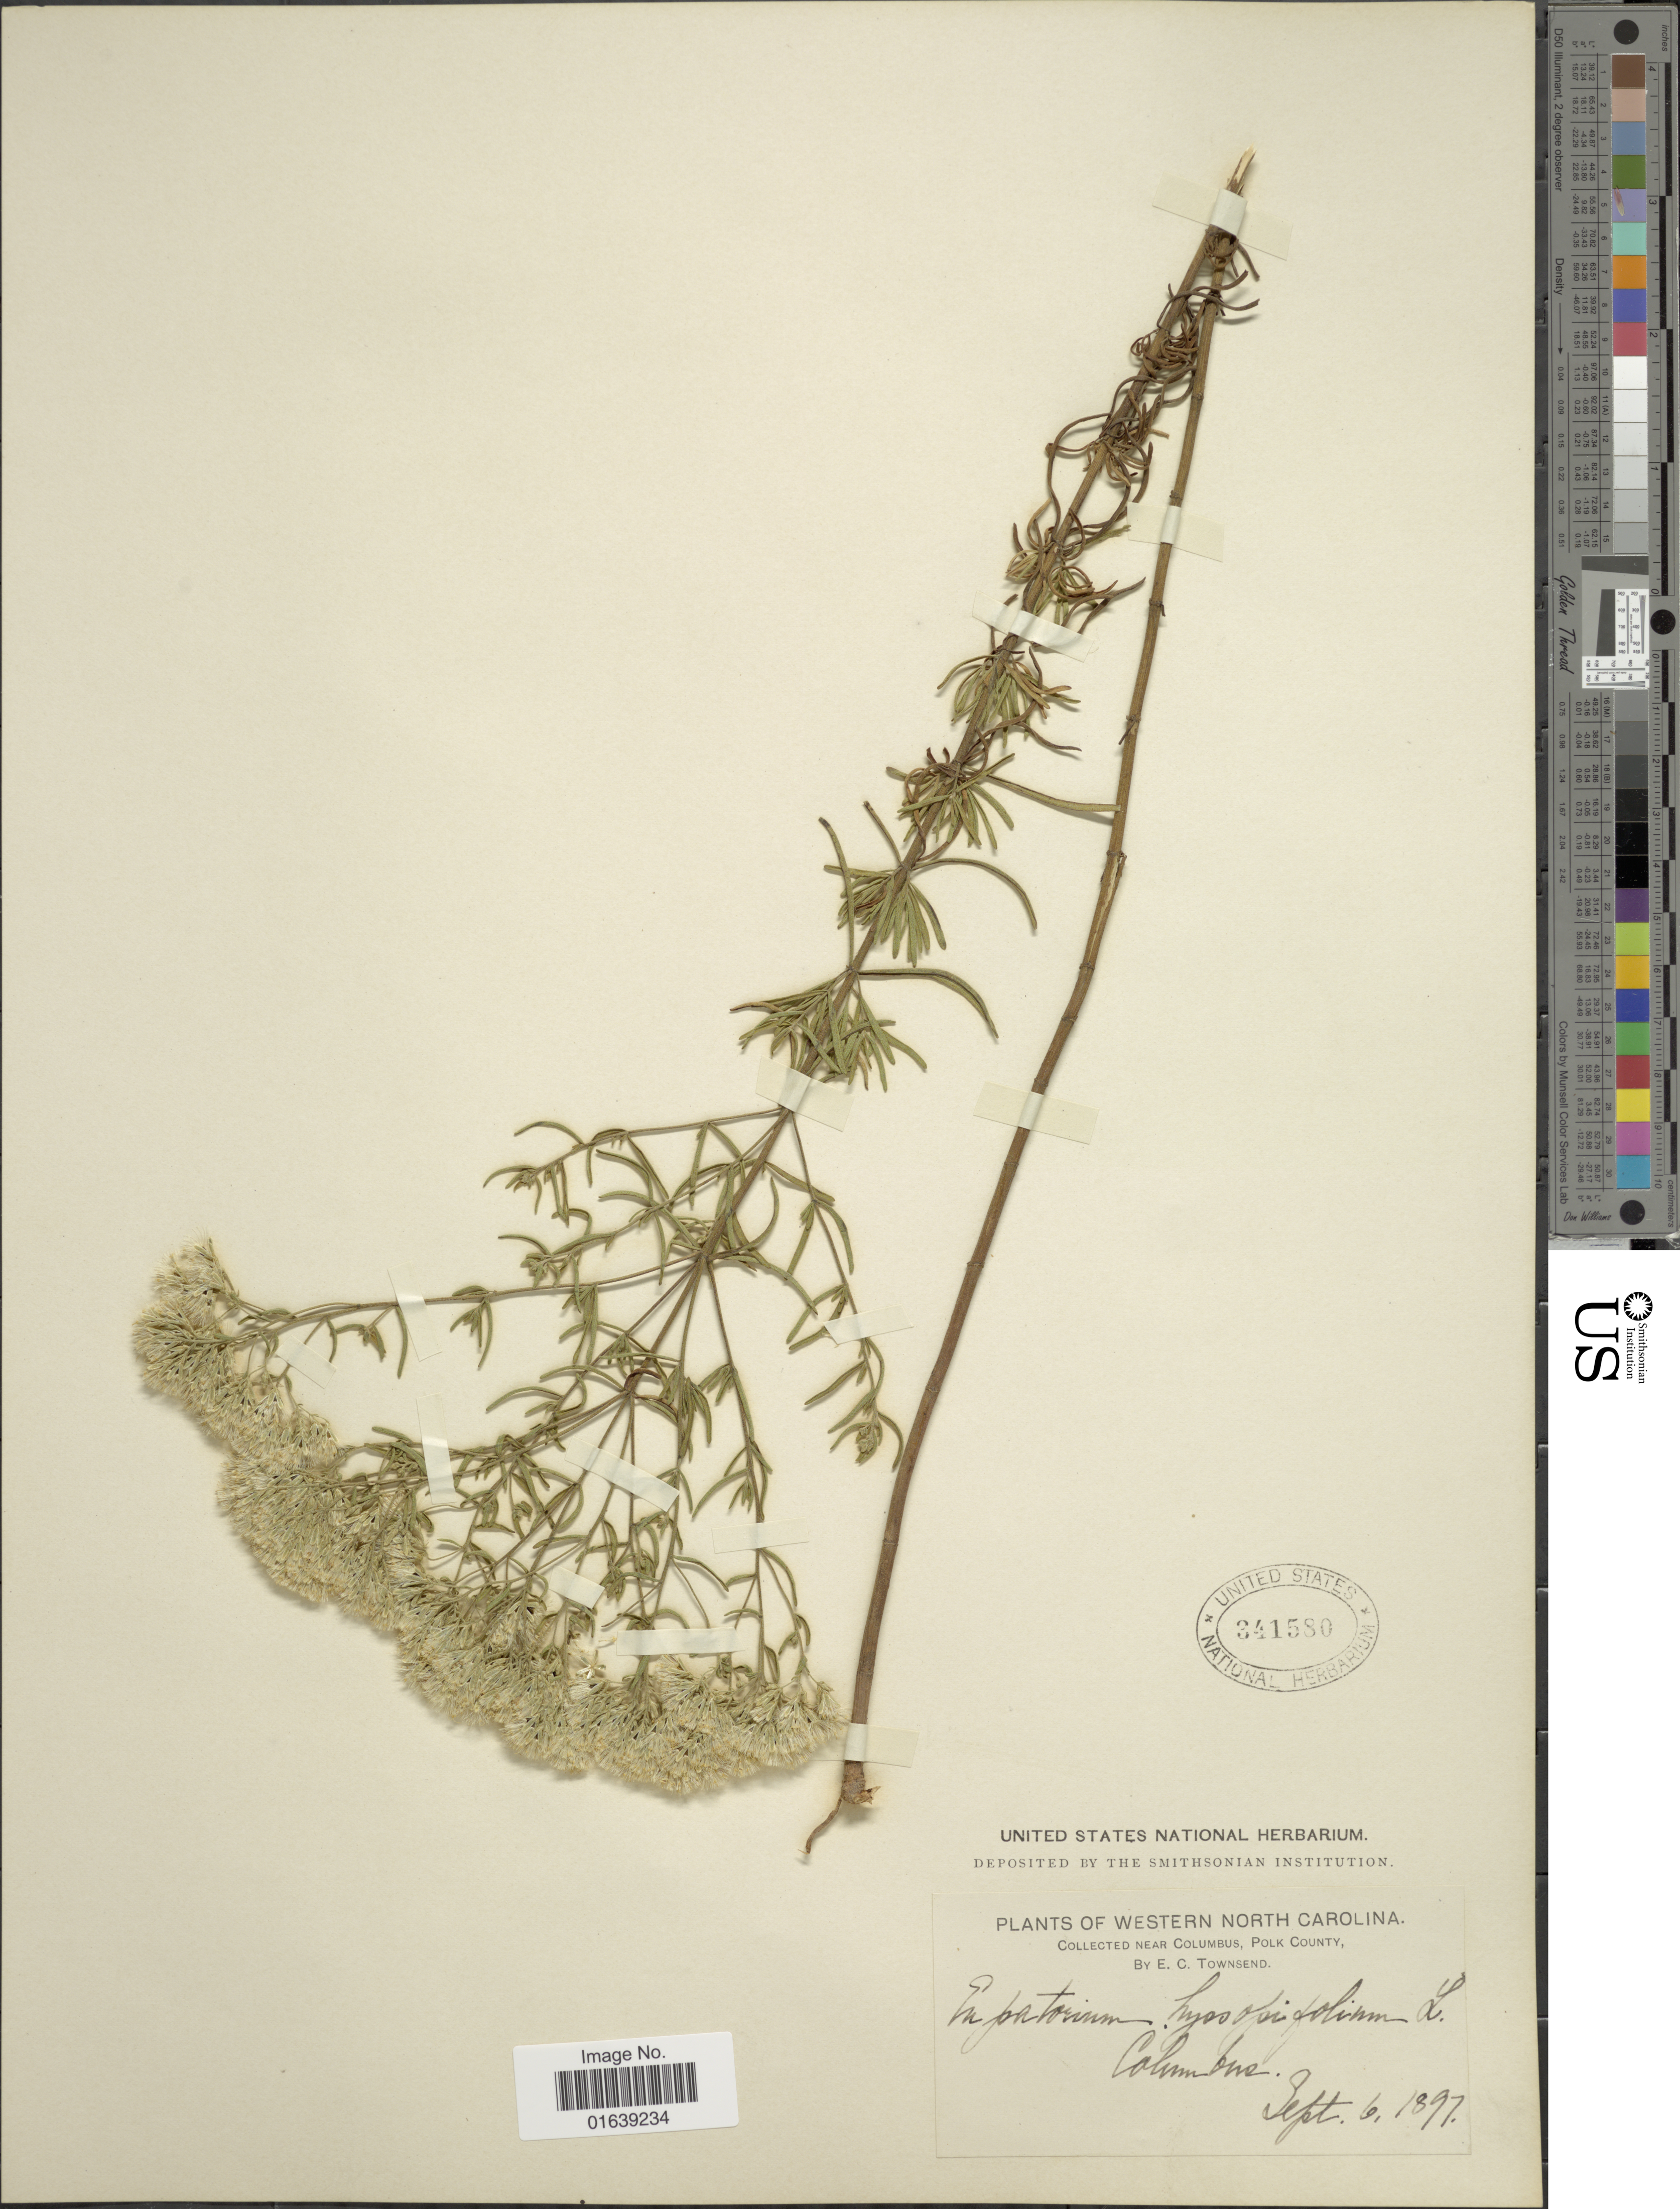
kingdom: Plantae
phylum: Tracheophyta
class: Magnoliopsida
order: Asterales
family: Asteraceae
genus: Eupatorium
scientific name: Eupatorium hyssopifolium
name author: L.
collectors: E. C. Townsend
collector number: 107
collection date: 1897-09-06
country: United States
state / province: North Carolina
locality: North Carolina. Near Columbus, Polk County, Columbus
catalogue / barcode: US 341580